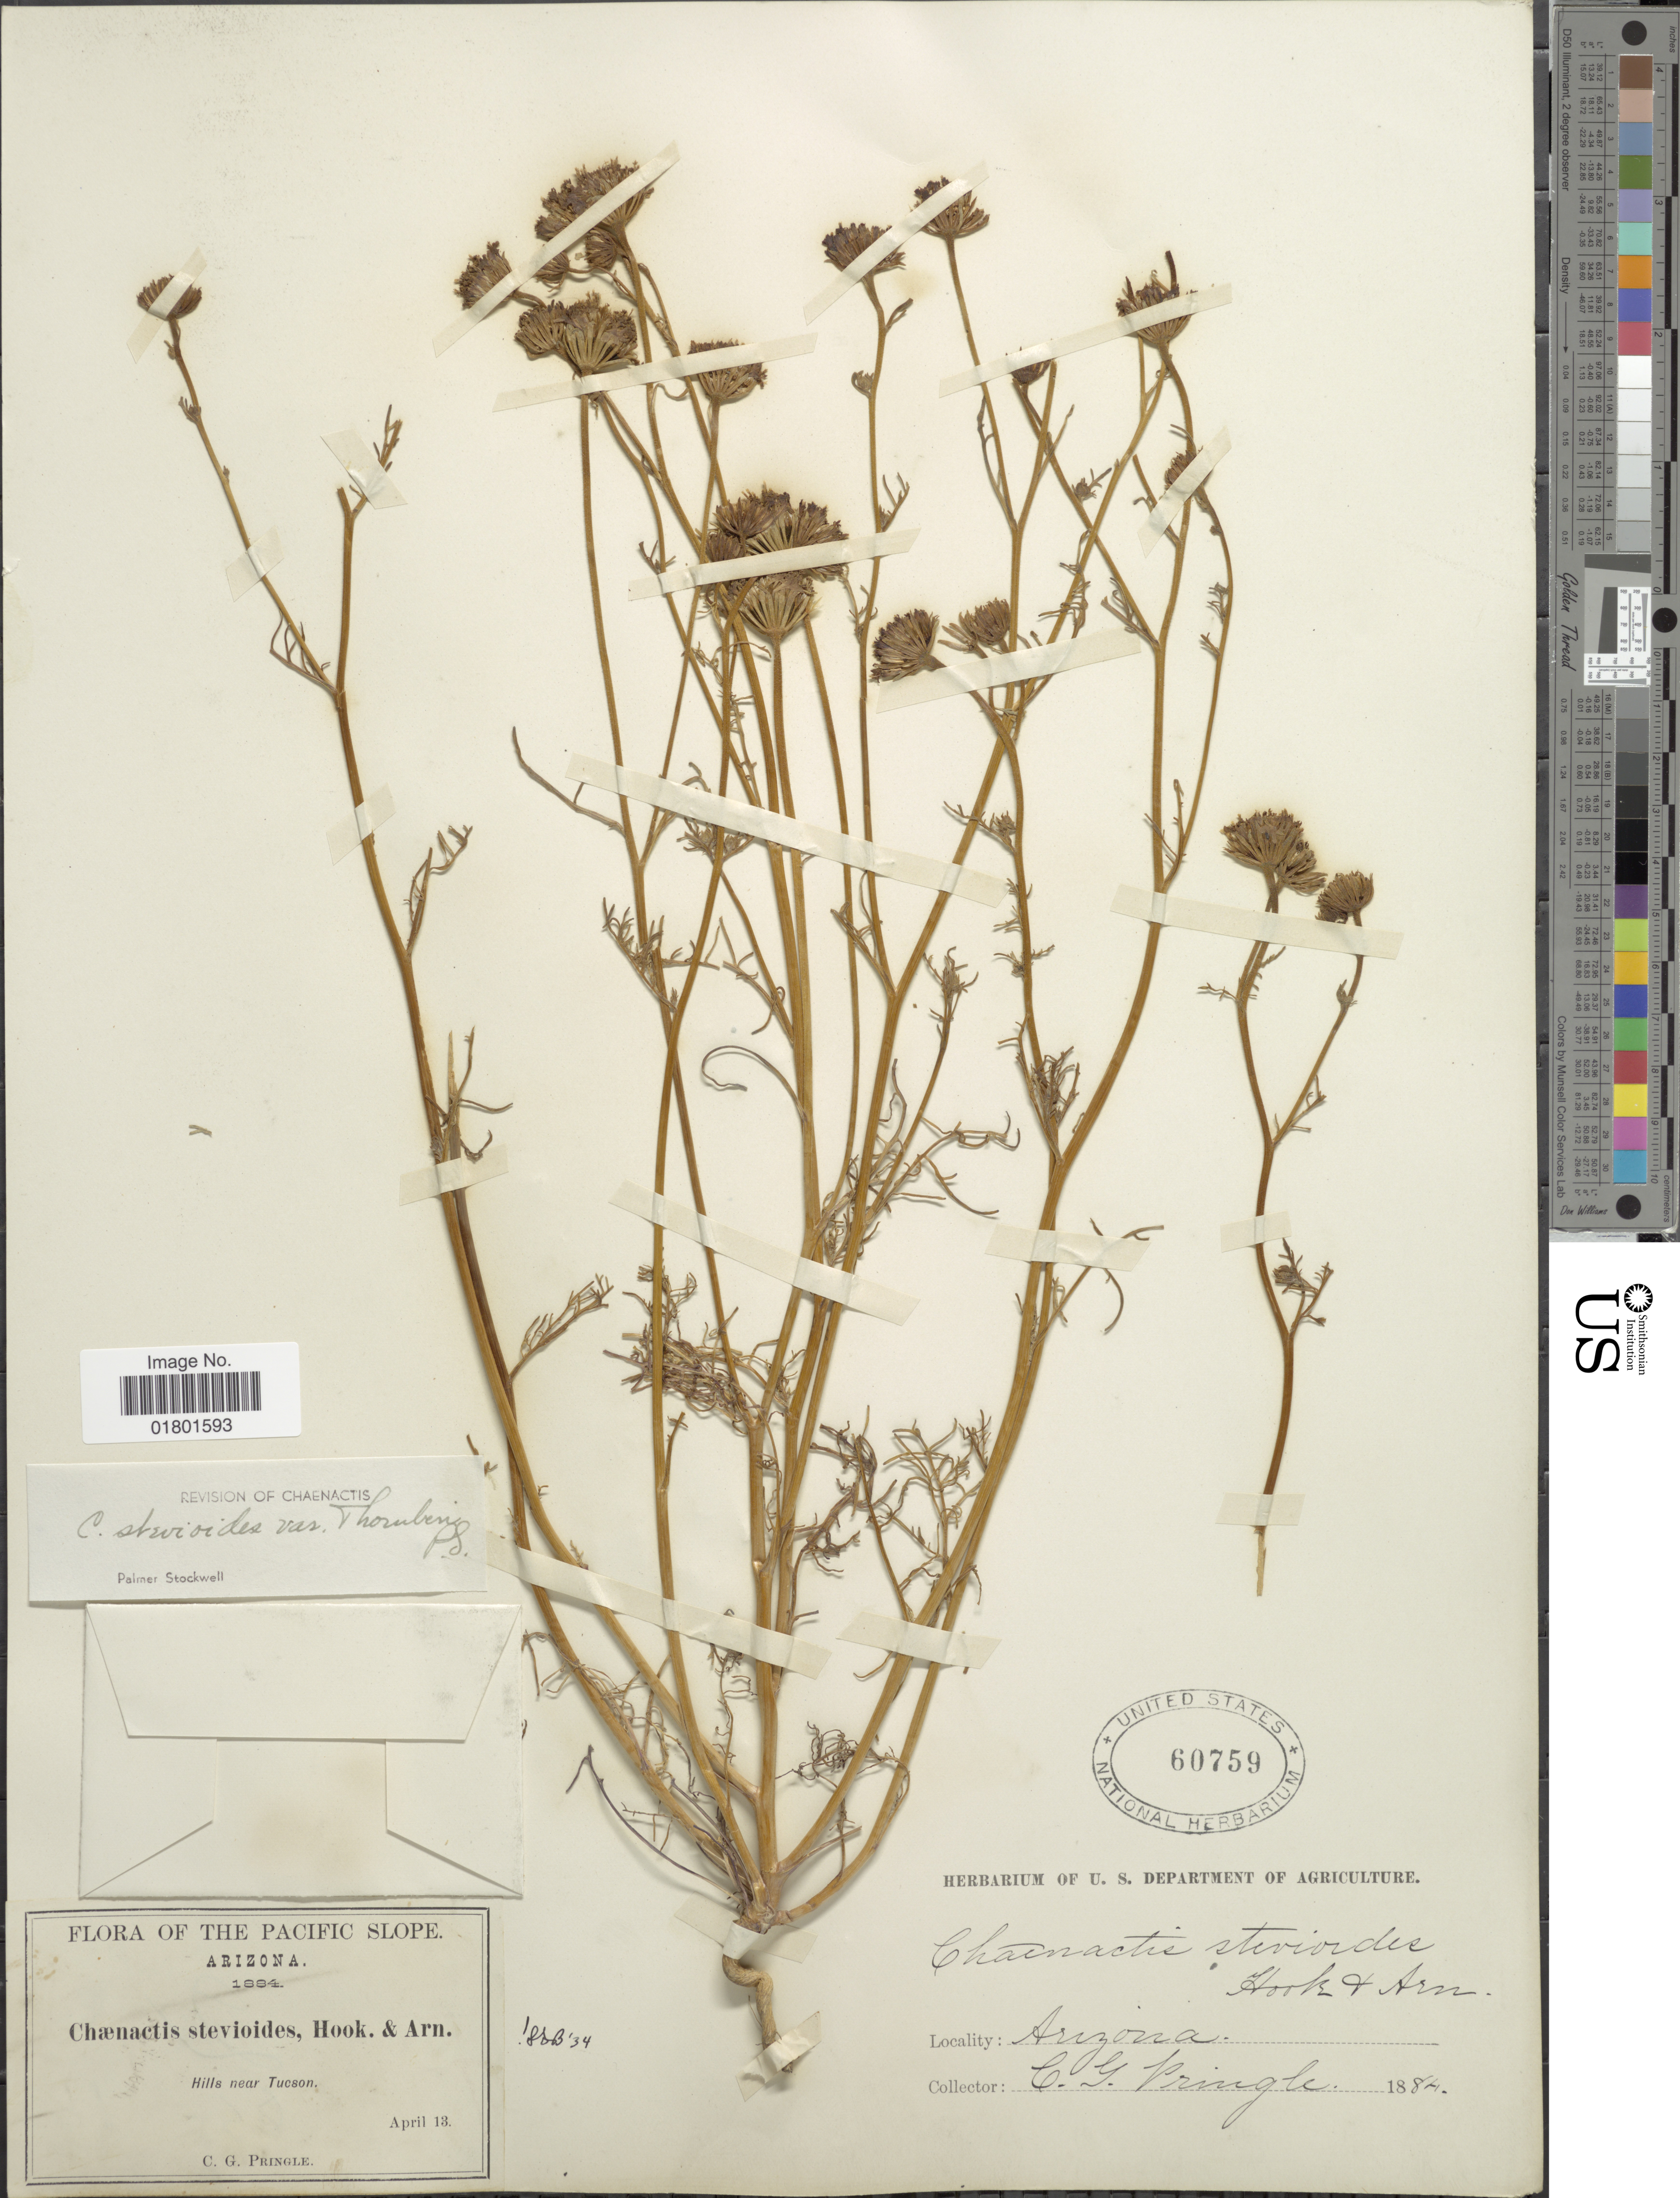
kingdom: Plantae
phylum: Tracheophyta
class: Magnoliopsida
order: Asterales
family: Asteraceae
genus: Chaenactis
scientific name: Chaenactis stevioides var. thornberi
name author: Stockw.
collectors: C. G. Pringle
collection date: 1884-04-13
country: United States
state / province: Arizona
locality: The Pacific slope, Hills near Tucson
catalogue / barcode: US 60759